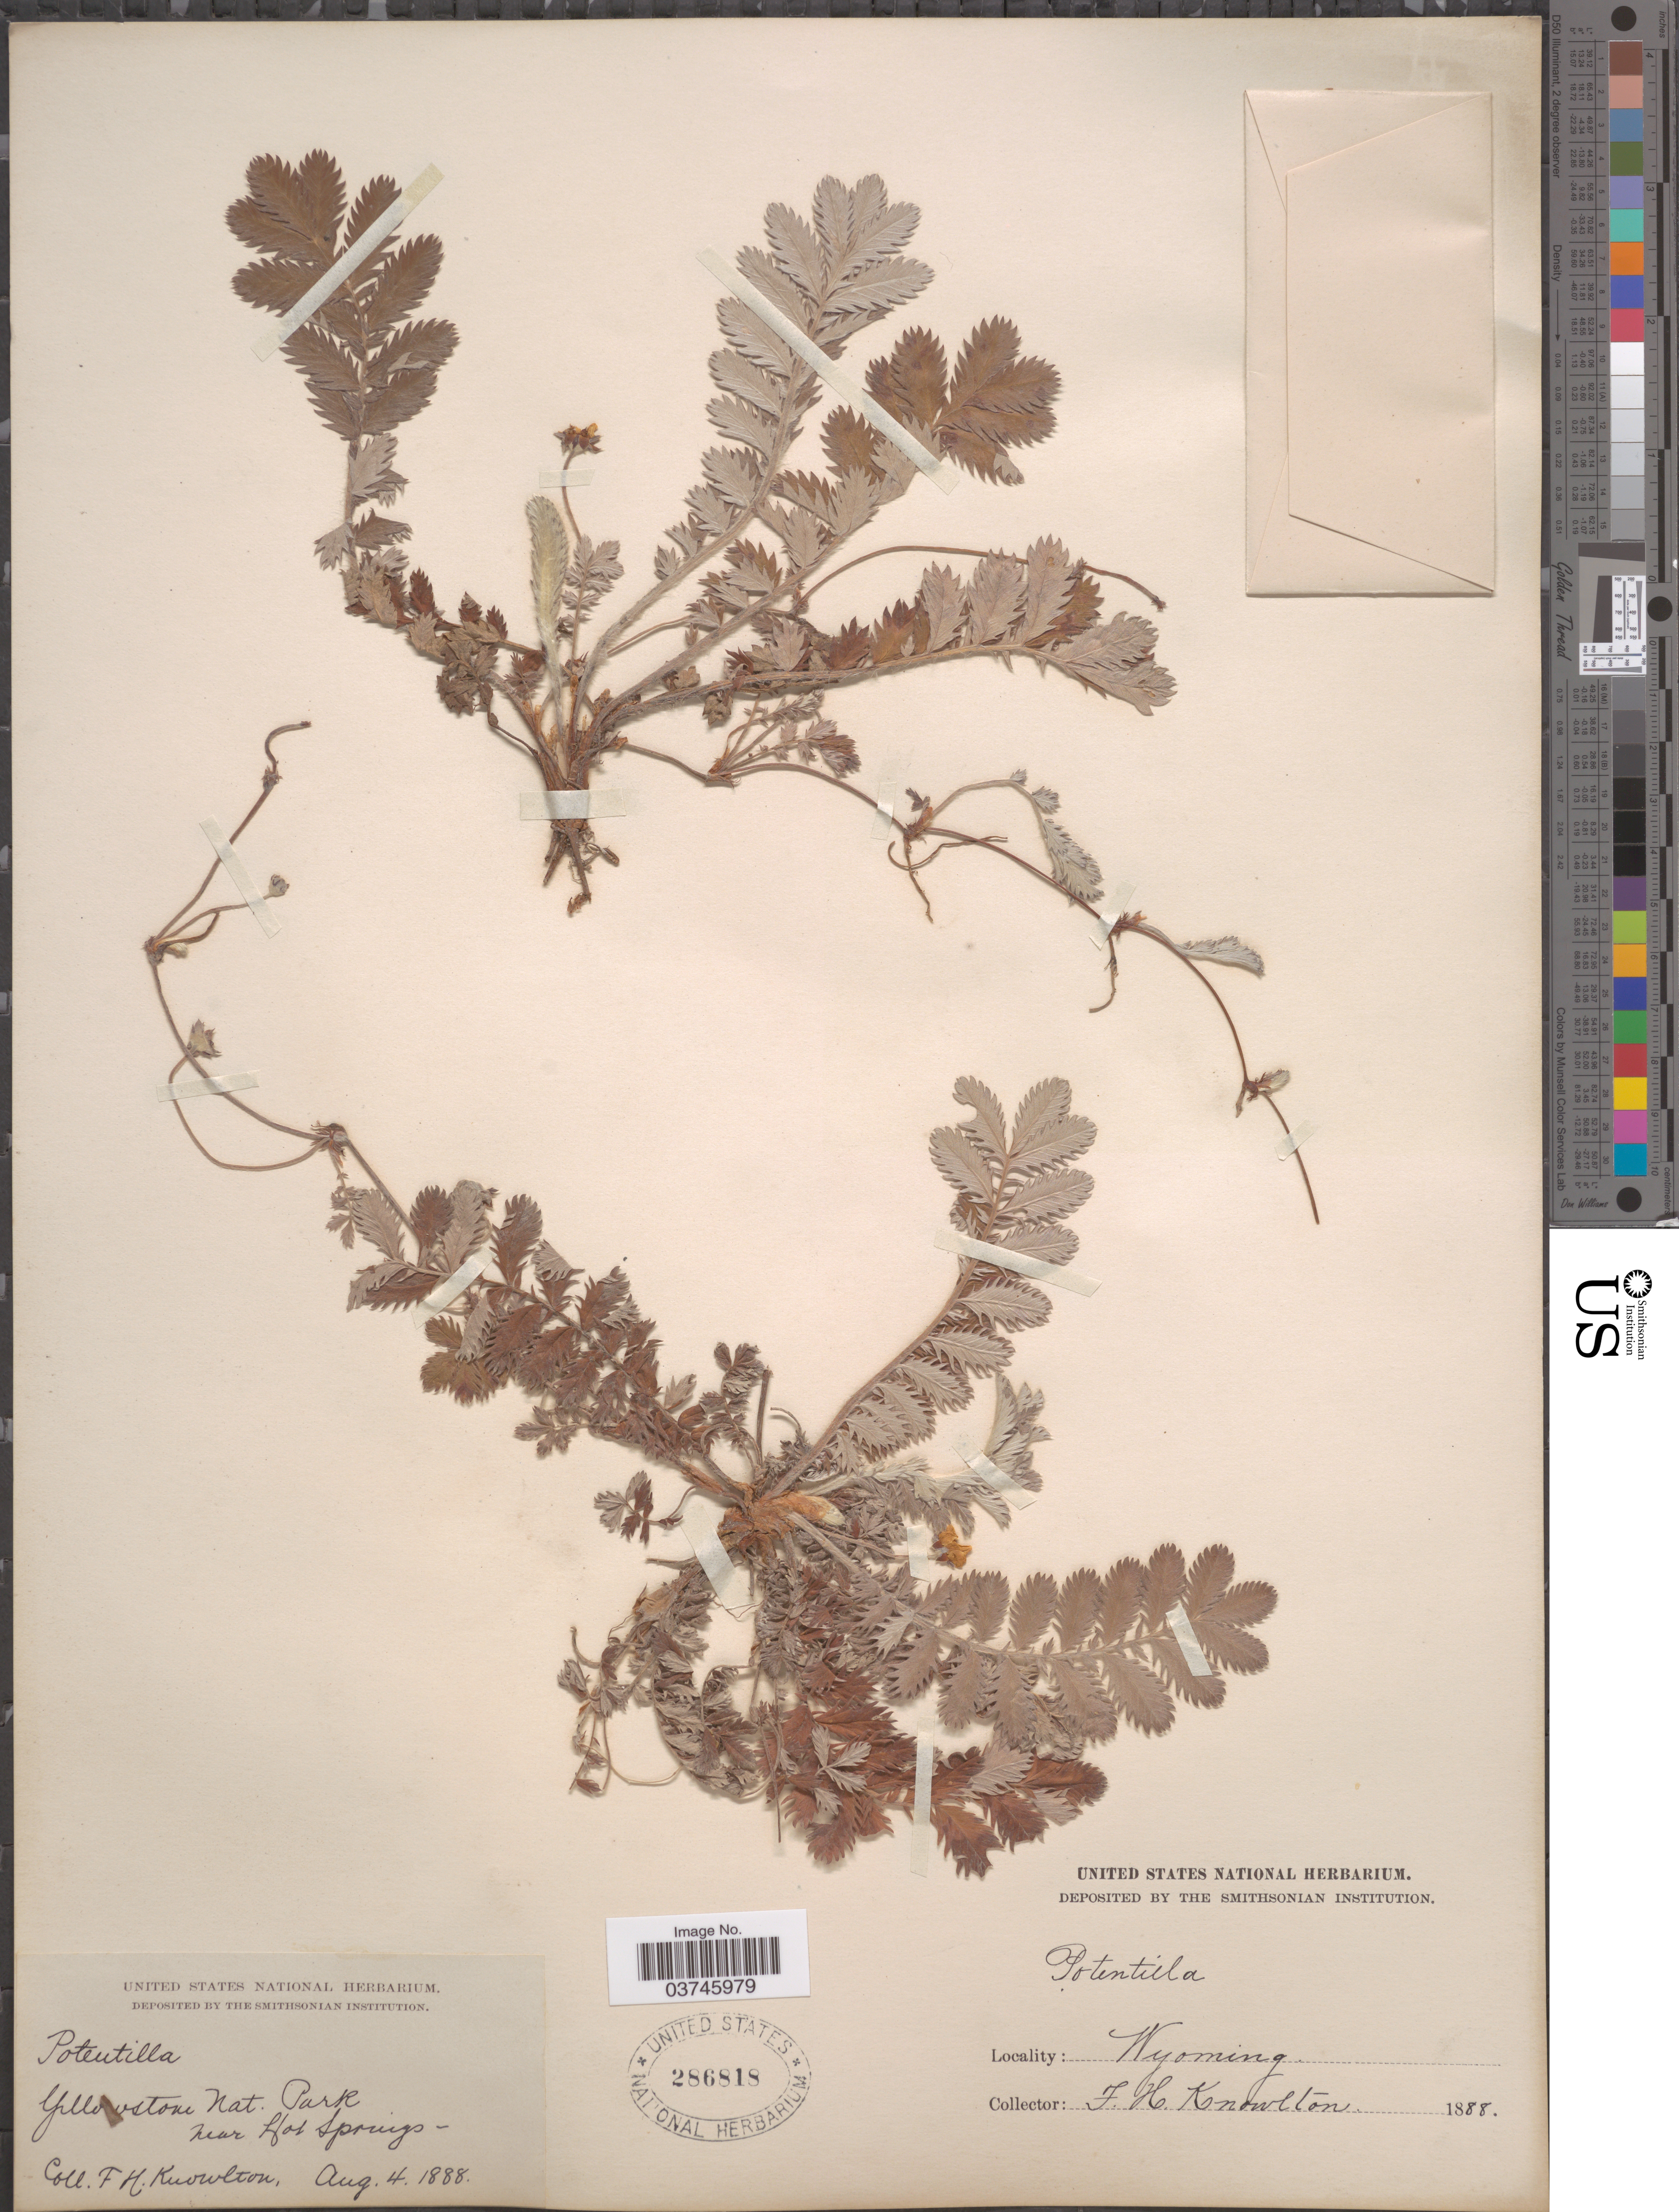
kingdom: Plantae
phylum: Tracheophyta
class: Magnoliopsida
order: Rosales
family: Rosaceae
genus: Argentina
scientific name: Argentina anserina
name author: (L.) Rydb.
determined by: Strong, Mark T., (BOT), Smithsonian Institution - National Museum of Natural History (UNITED STATES)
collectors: F. H. Knowlton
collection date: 1888-08-04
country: United States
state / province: Wyoming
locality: Yellowstone Nat. Park near Hot Springs.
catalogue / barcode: US 286818